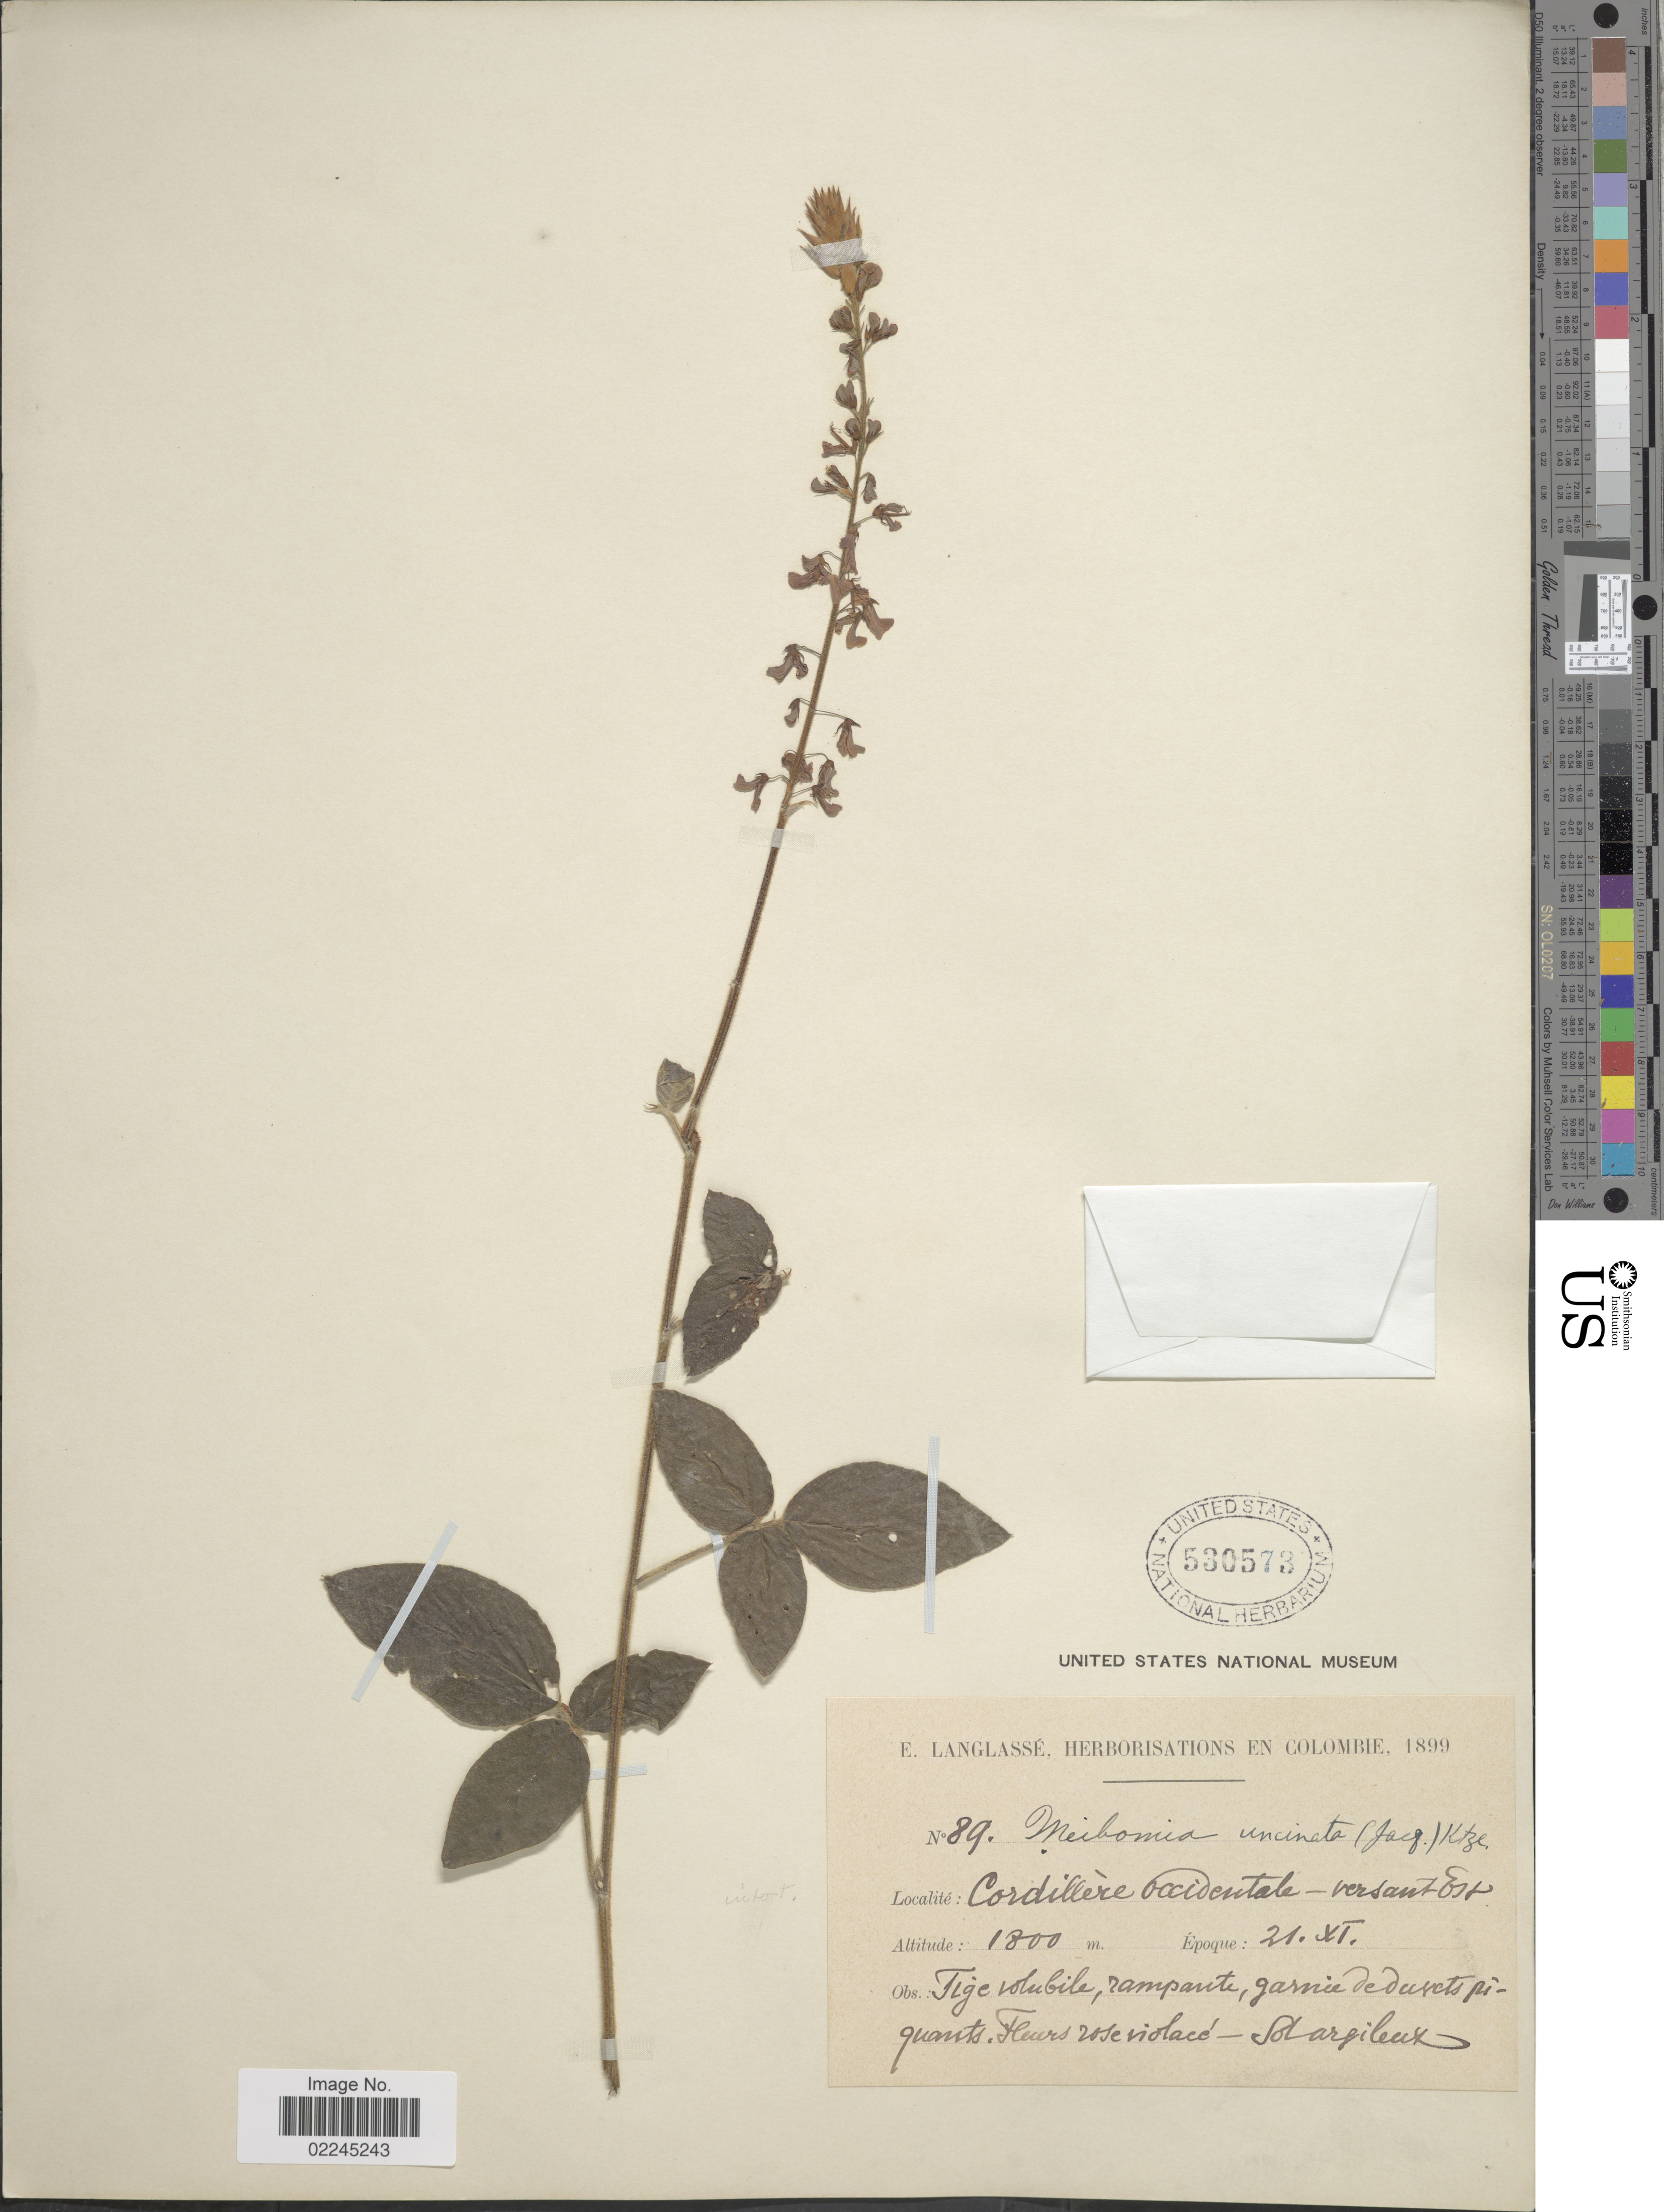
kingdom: Plantae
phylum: Tracheophyta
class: Magnoliopsida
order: Fabales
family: Fabaceae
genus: Desmodium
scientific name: Desmodium intortum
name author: (Mill.) Urb.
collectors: E. Langlassé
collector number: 89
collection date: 1899-11-21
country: Colombia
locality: Cordillere occidentale - versant Est.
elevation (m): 1800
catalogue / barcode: US 530573